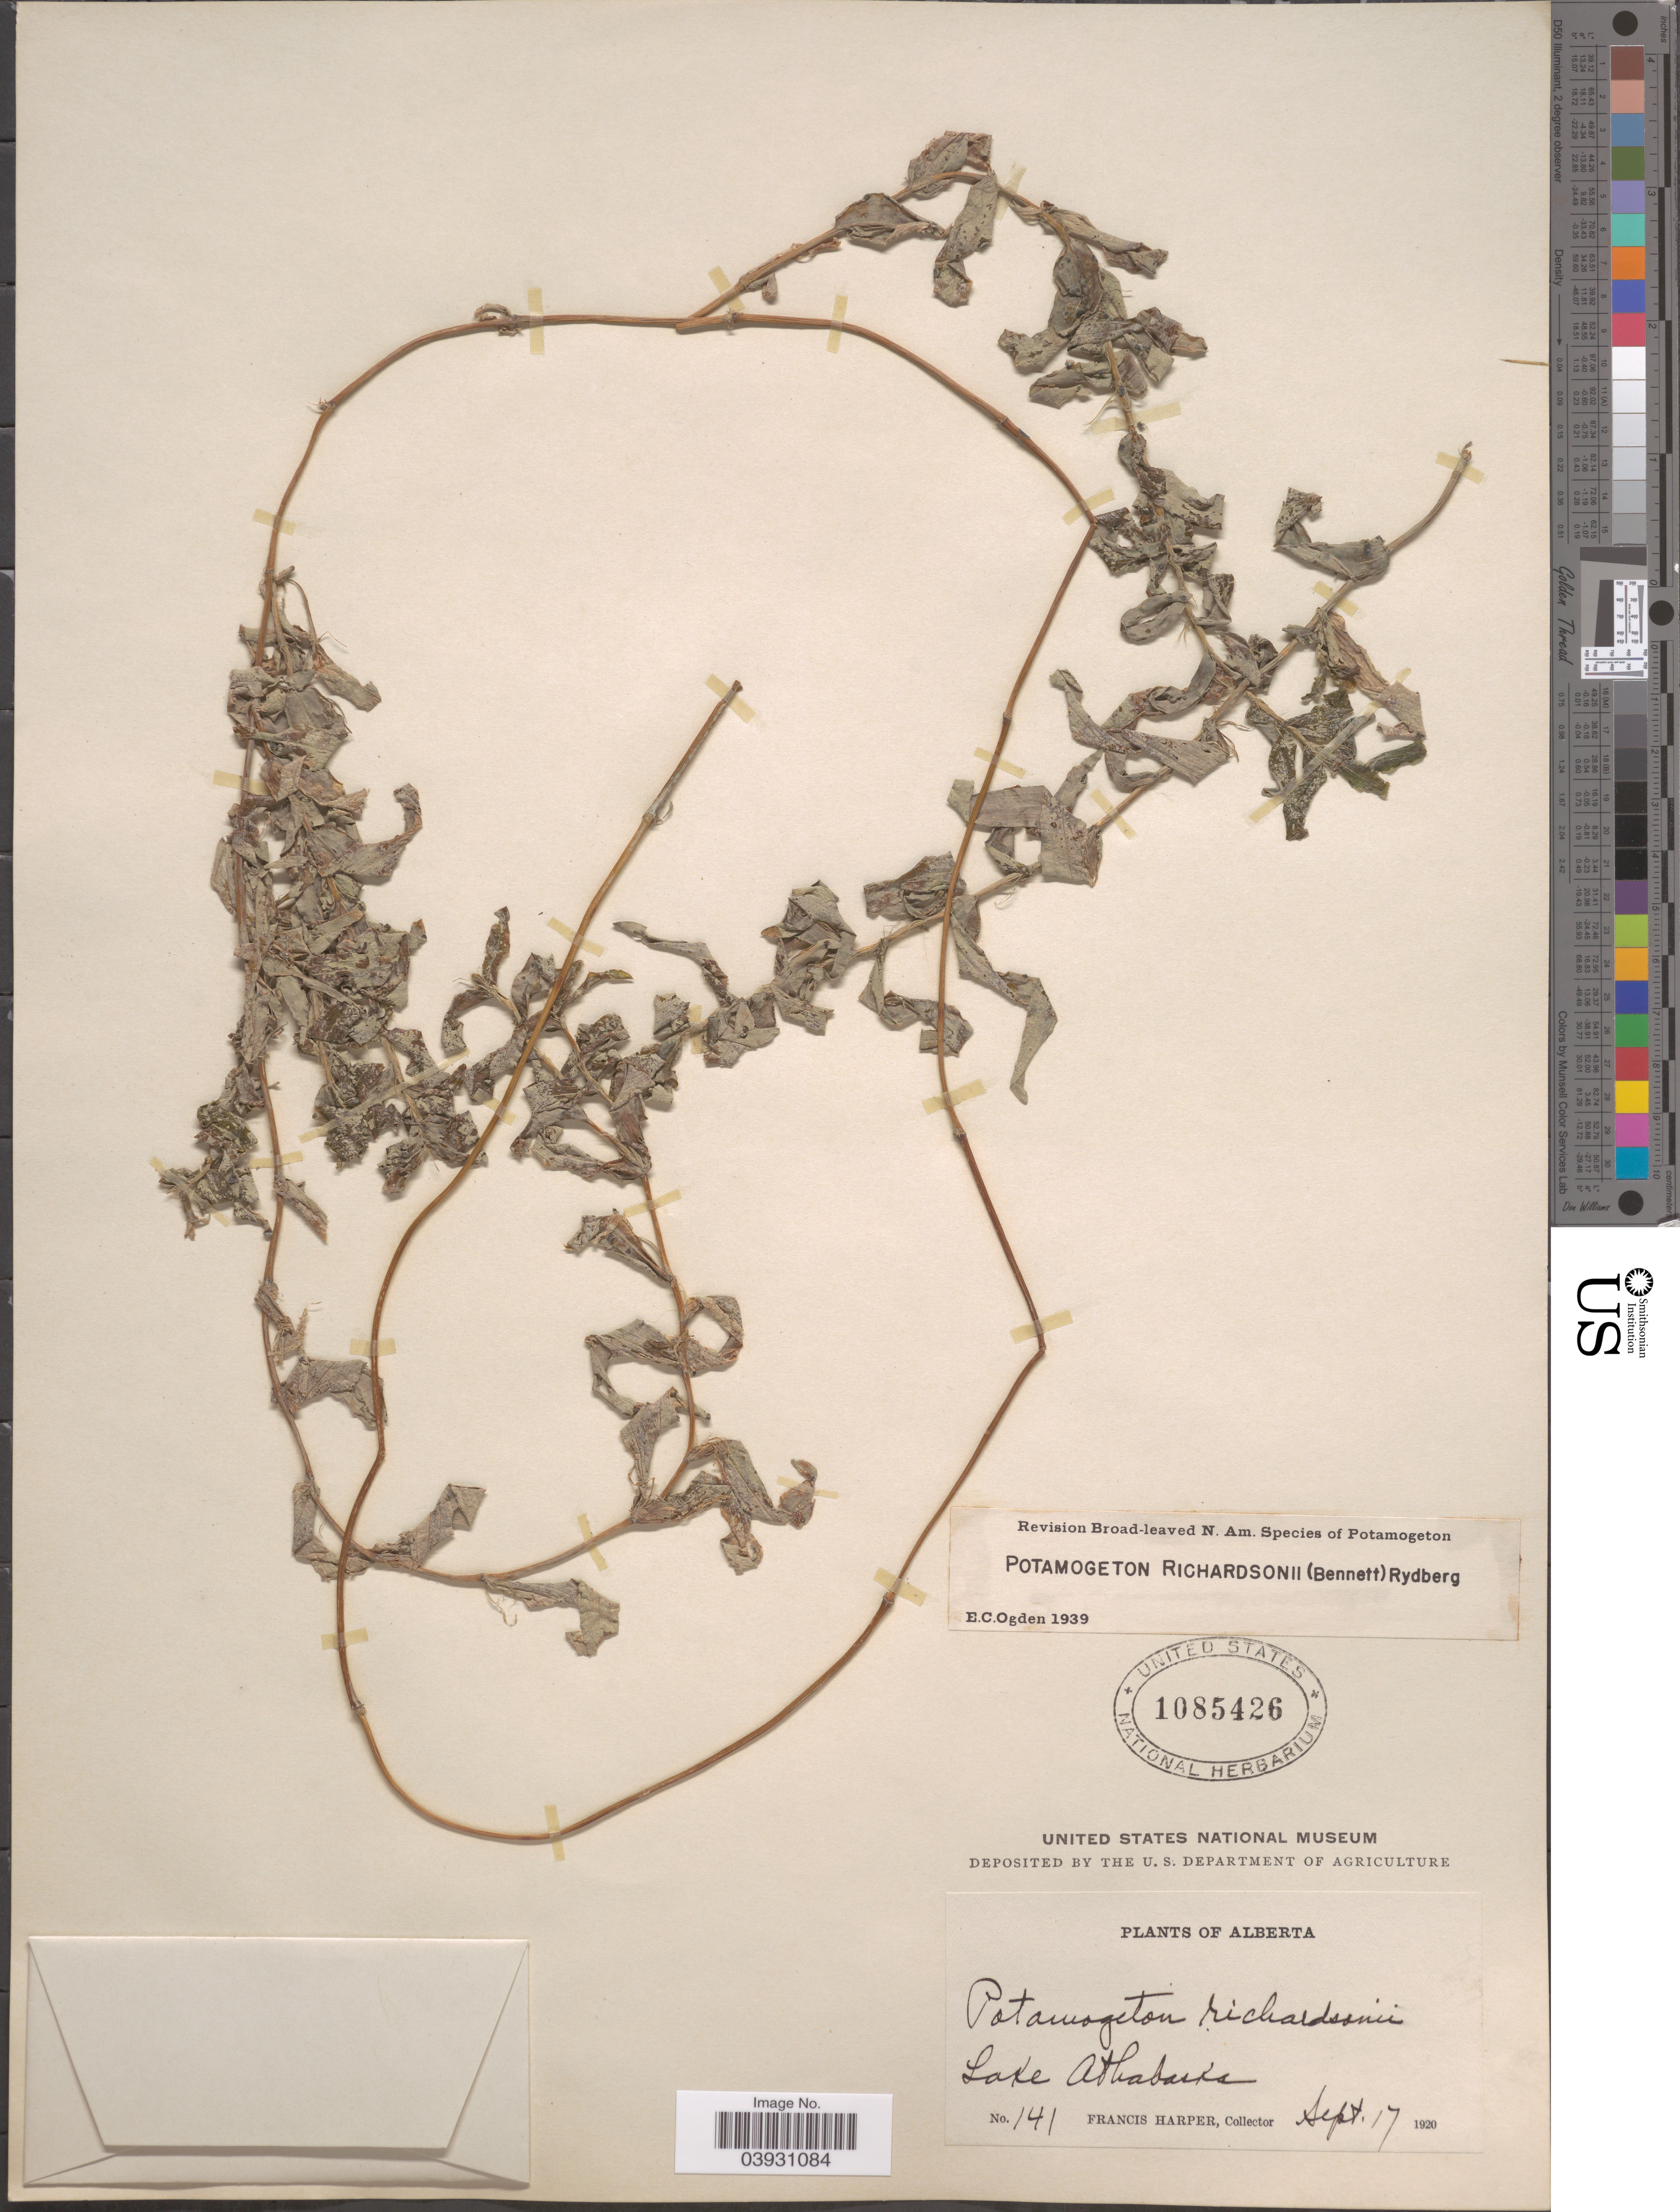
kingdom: Plantae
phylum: Tracheophyta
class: Liliopsida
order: Alismatales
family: Potamogetonaceae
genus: Potamogeton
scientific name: Potamogeton richardsonii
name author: (A.W. Benn.) Rydb.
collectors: F. Harper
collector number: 141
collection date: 1920-09-17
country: Canada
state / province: Alberta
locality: Lake Athabaska.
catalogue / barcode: US 1085426